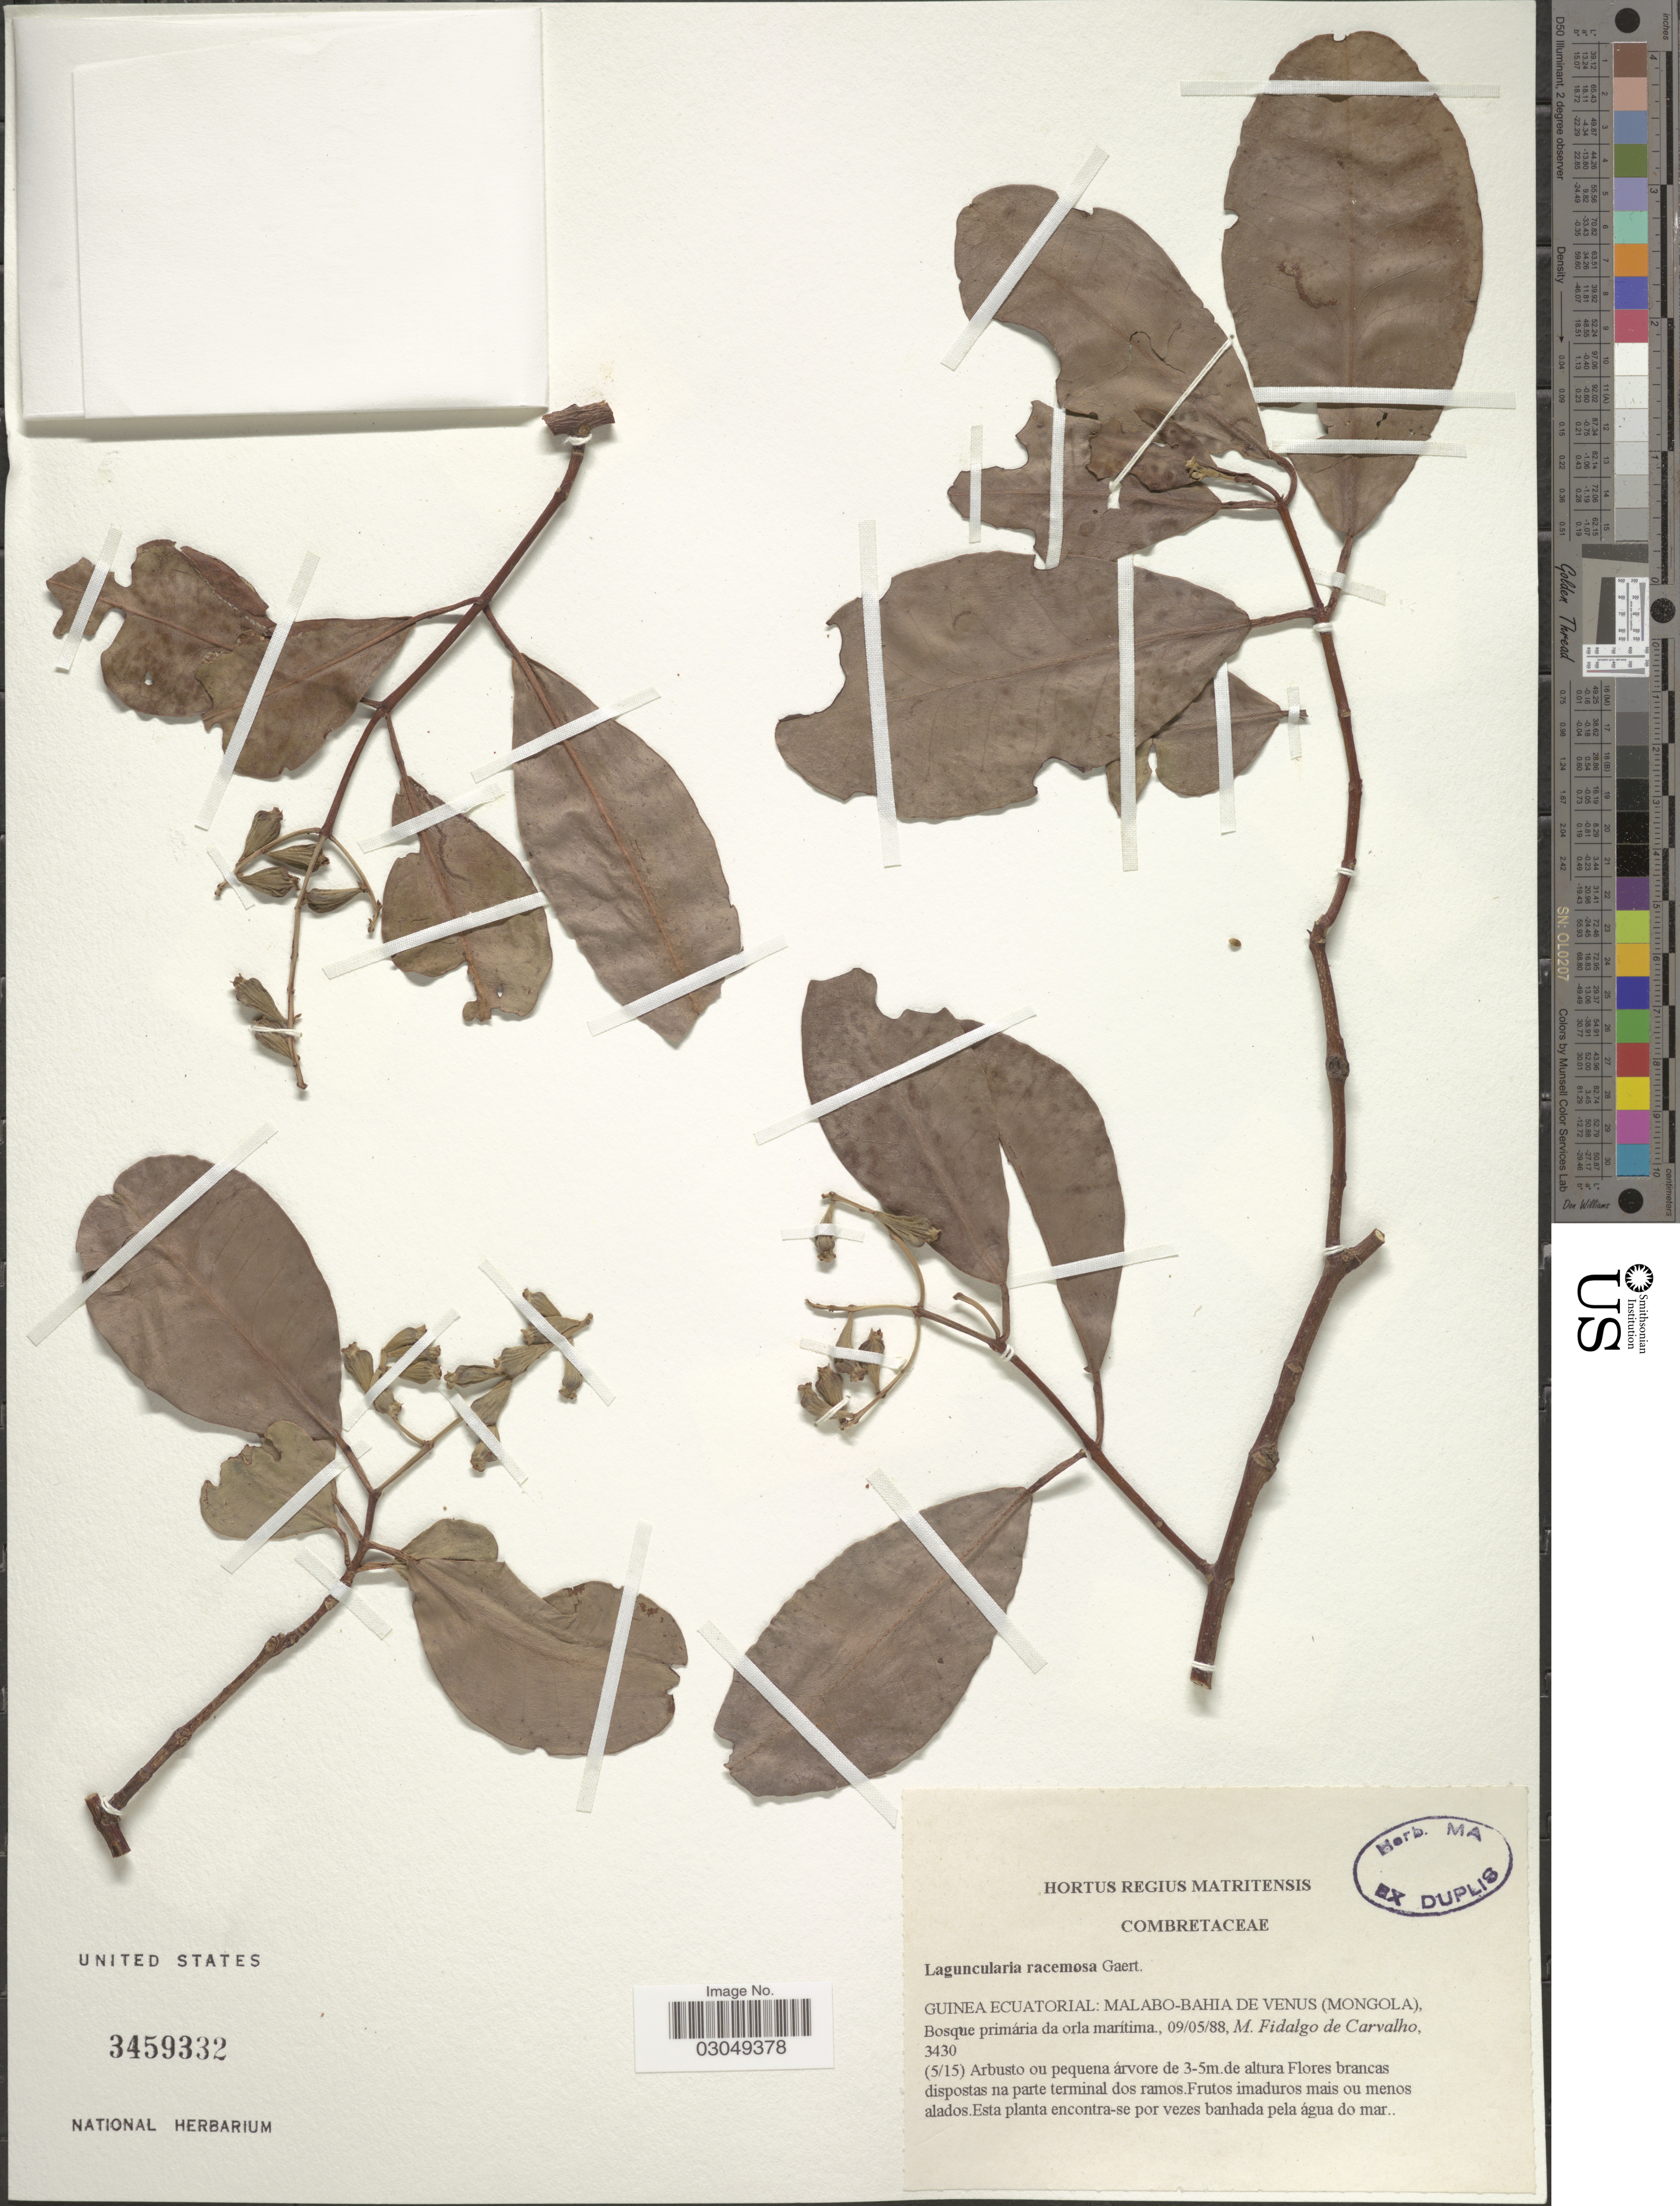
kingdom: Plantae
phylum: Tracheophyta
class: Magnoliopsida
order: Myrtales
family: Combretaceae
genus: Laguncularia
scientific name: Laguncularia racemosa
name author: (L.) C.F. Gaertn.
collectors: M. Fidalgo de Carvalho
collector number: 3430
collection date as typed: Transcribed d/m/y: 9/5/88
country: Equatorial Guinea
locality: Guinea Ecuatorial: Malabo-Bahia de Venus (Mongola). Bosque primária da orla marítima.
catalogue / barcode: US 3459332